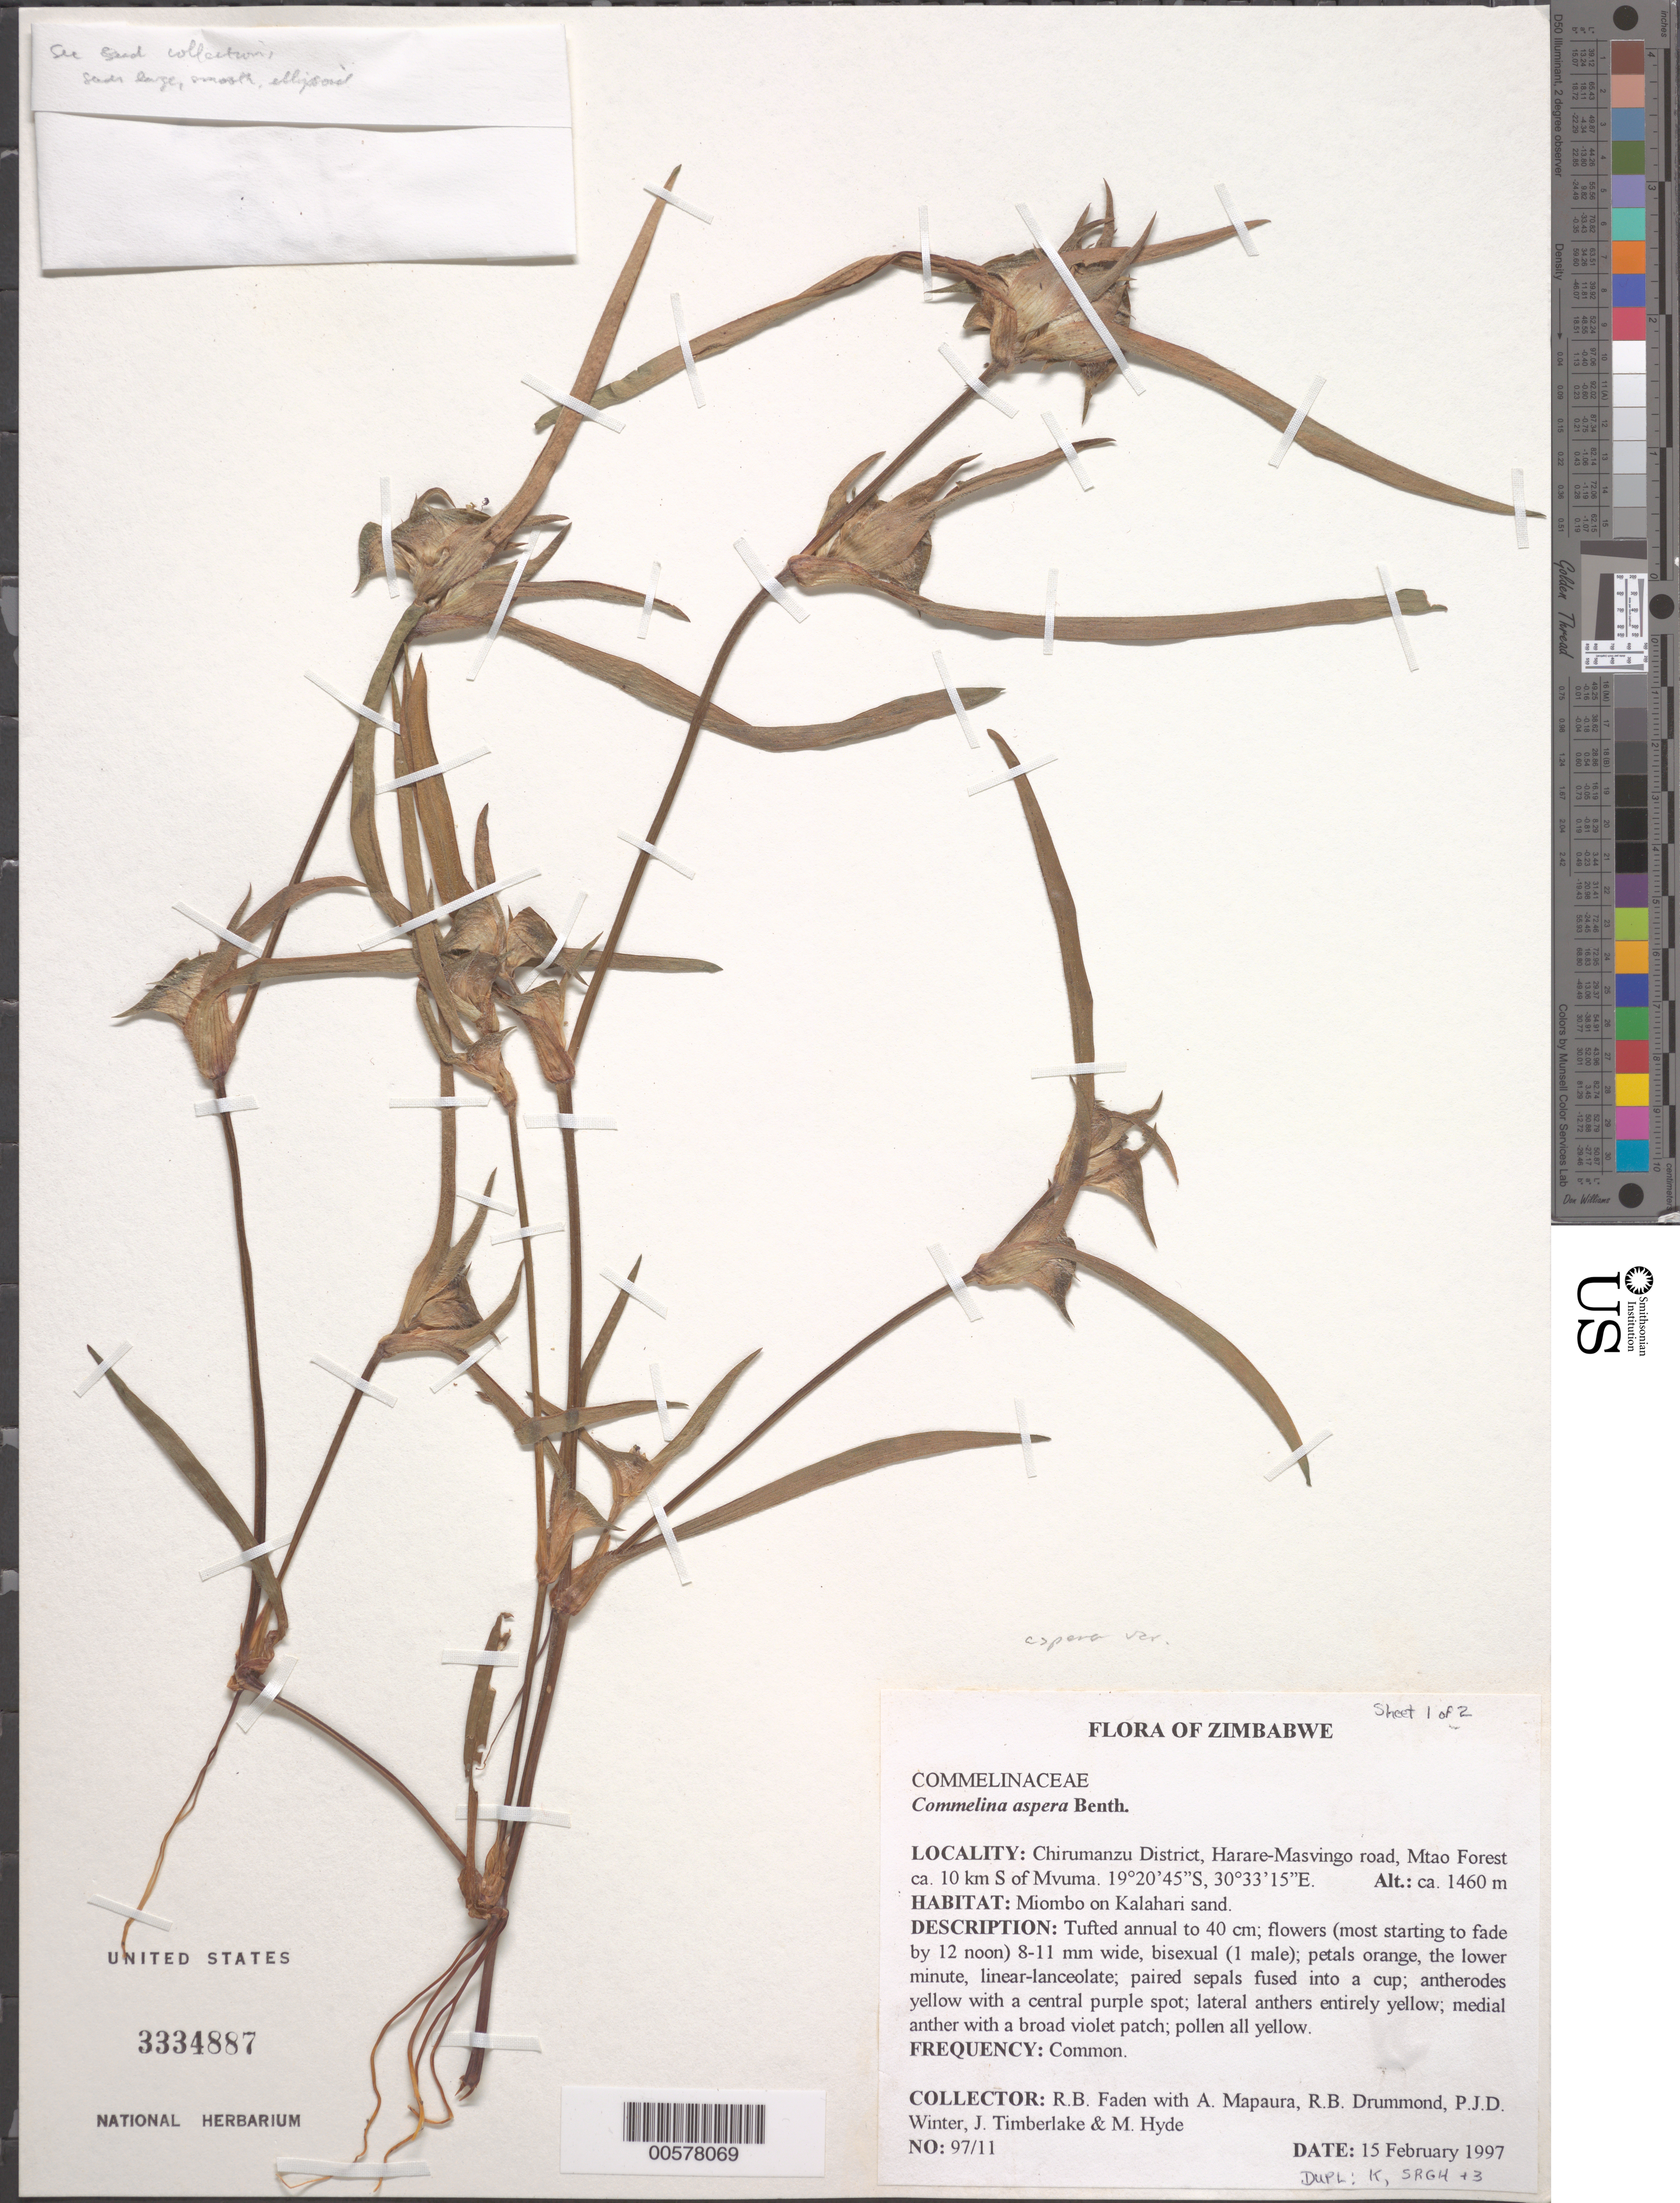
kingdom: Plantae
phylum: Tracheophyta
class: Liliopsida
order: Commelinales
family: Commelinaceae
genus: Commelina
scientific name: Commelina aspera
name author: G. Don ex Benth.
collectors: R. B. Faden, R. Drummond, A. Mapaura, M. Hyde, P. Winter & J. Timberlake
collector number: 97/11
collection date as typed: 15 Feb 1997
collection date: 1997-02-15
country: Zimbabwe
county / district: Chirumanzu Dist.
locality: Harare-masvingo road, mtao forest, s of mvuma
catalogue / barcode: US 3334887